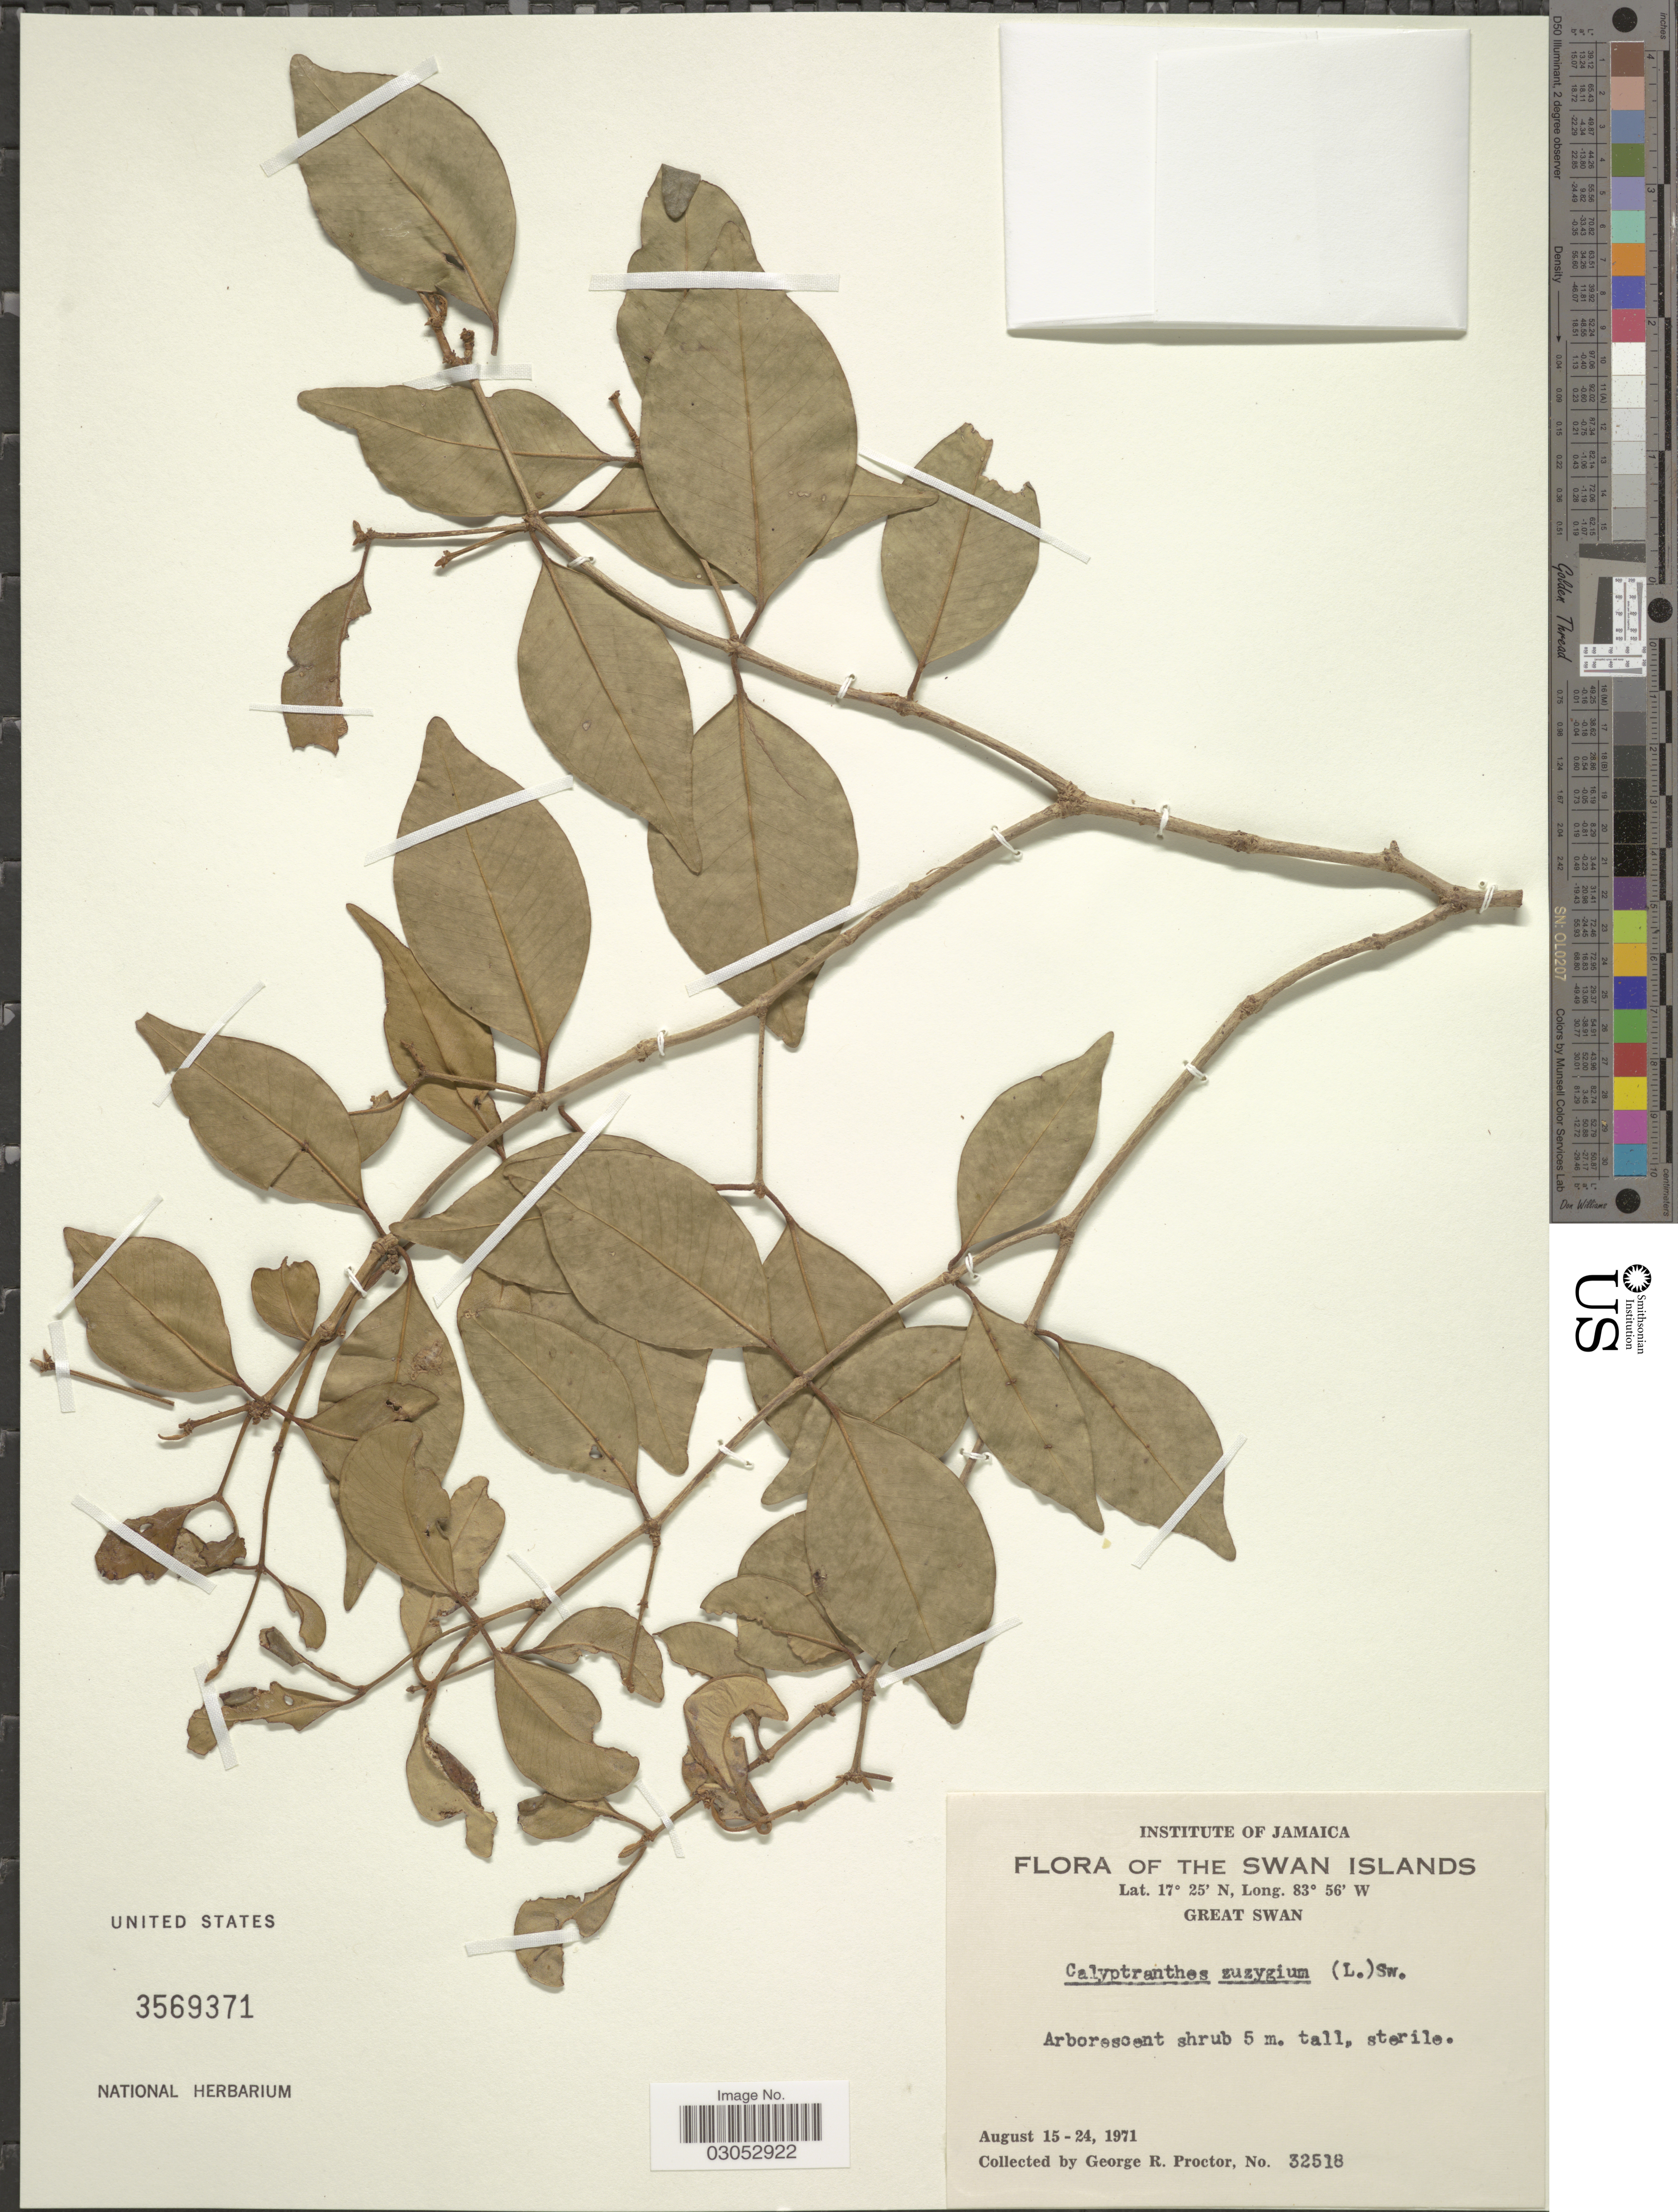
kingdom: Plantae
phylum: Tracheophyta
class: Magnoliopsida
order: Myrtales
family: Myrtaceae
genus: Myrcia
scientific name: Myrcia zuzygium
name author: (L.) A.R. Lourenço & E. Lucas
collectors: G. Proctor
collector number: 32518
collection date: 1971-08-15/1971-08-24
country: Jamaica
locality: The Swan Islands, Great Swan.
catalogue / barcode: US 3569371